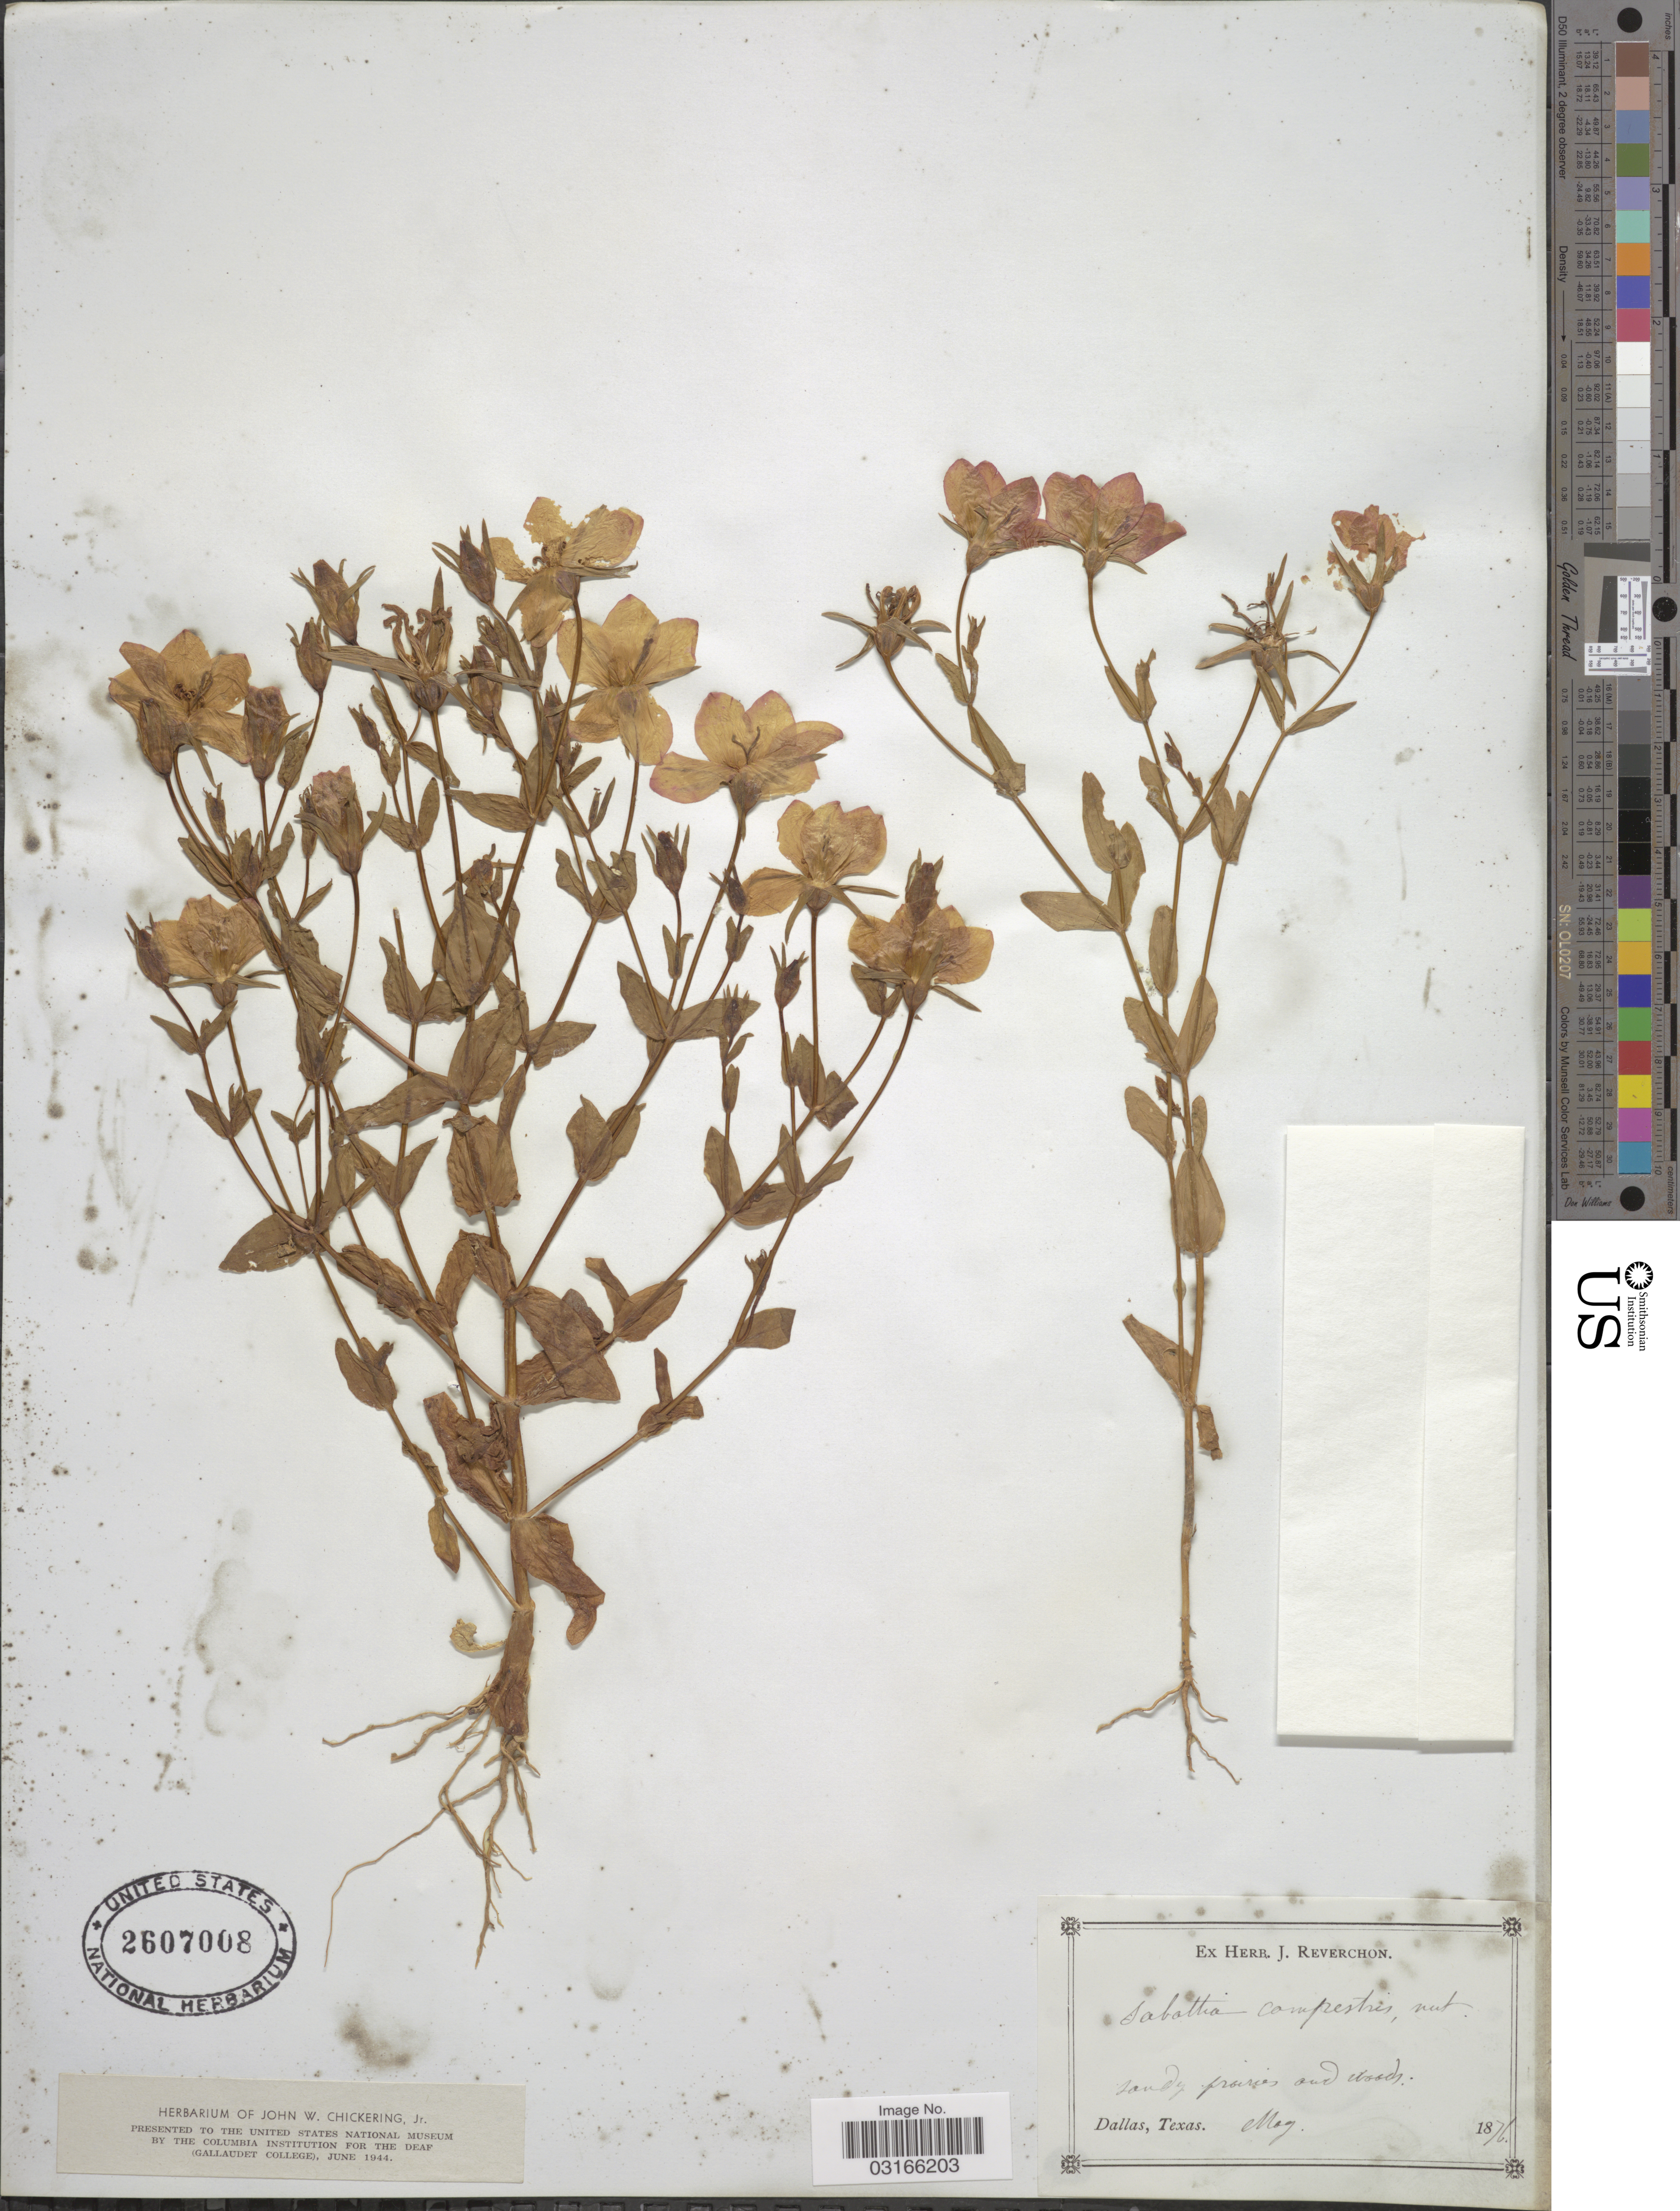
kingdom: Plantae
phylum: Tracheophyta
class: Magnoliopsida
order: Gentianales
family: Gentianaceae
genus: Sabatia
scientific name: Sabatia campestris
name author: Nutt.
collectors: ex herb. J. Reverchon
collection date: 1876-05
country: United States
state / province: Texas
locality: Sandy prairies and woods, Dallas.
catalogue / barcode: US 2607008